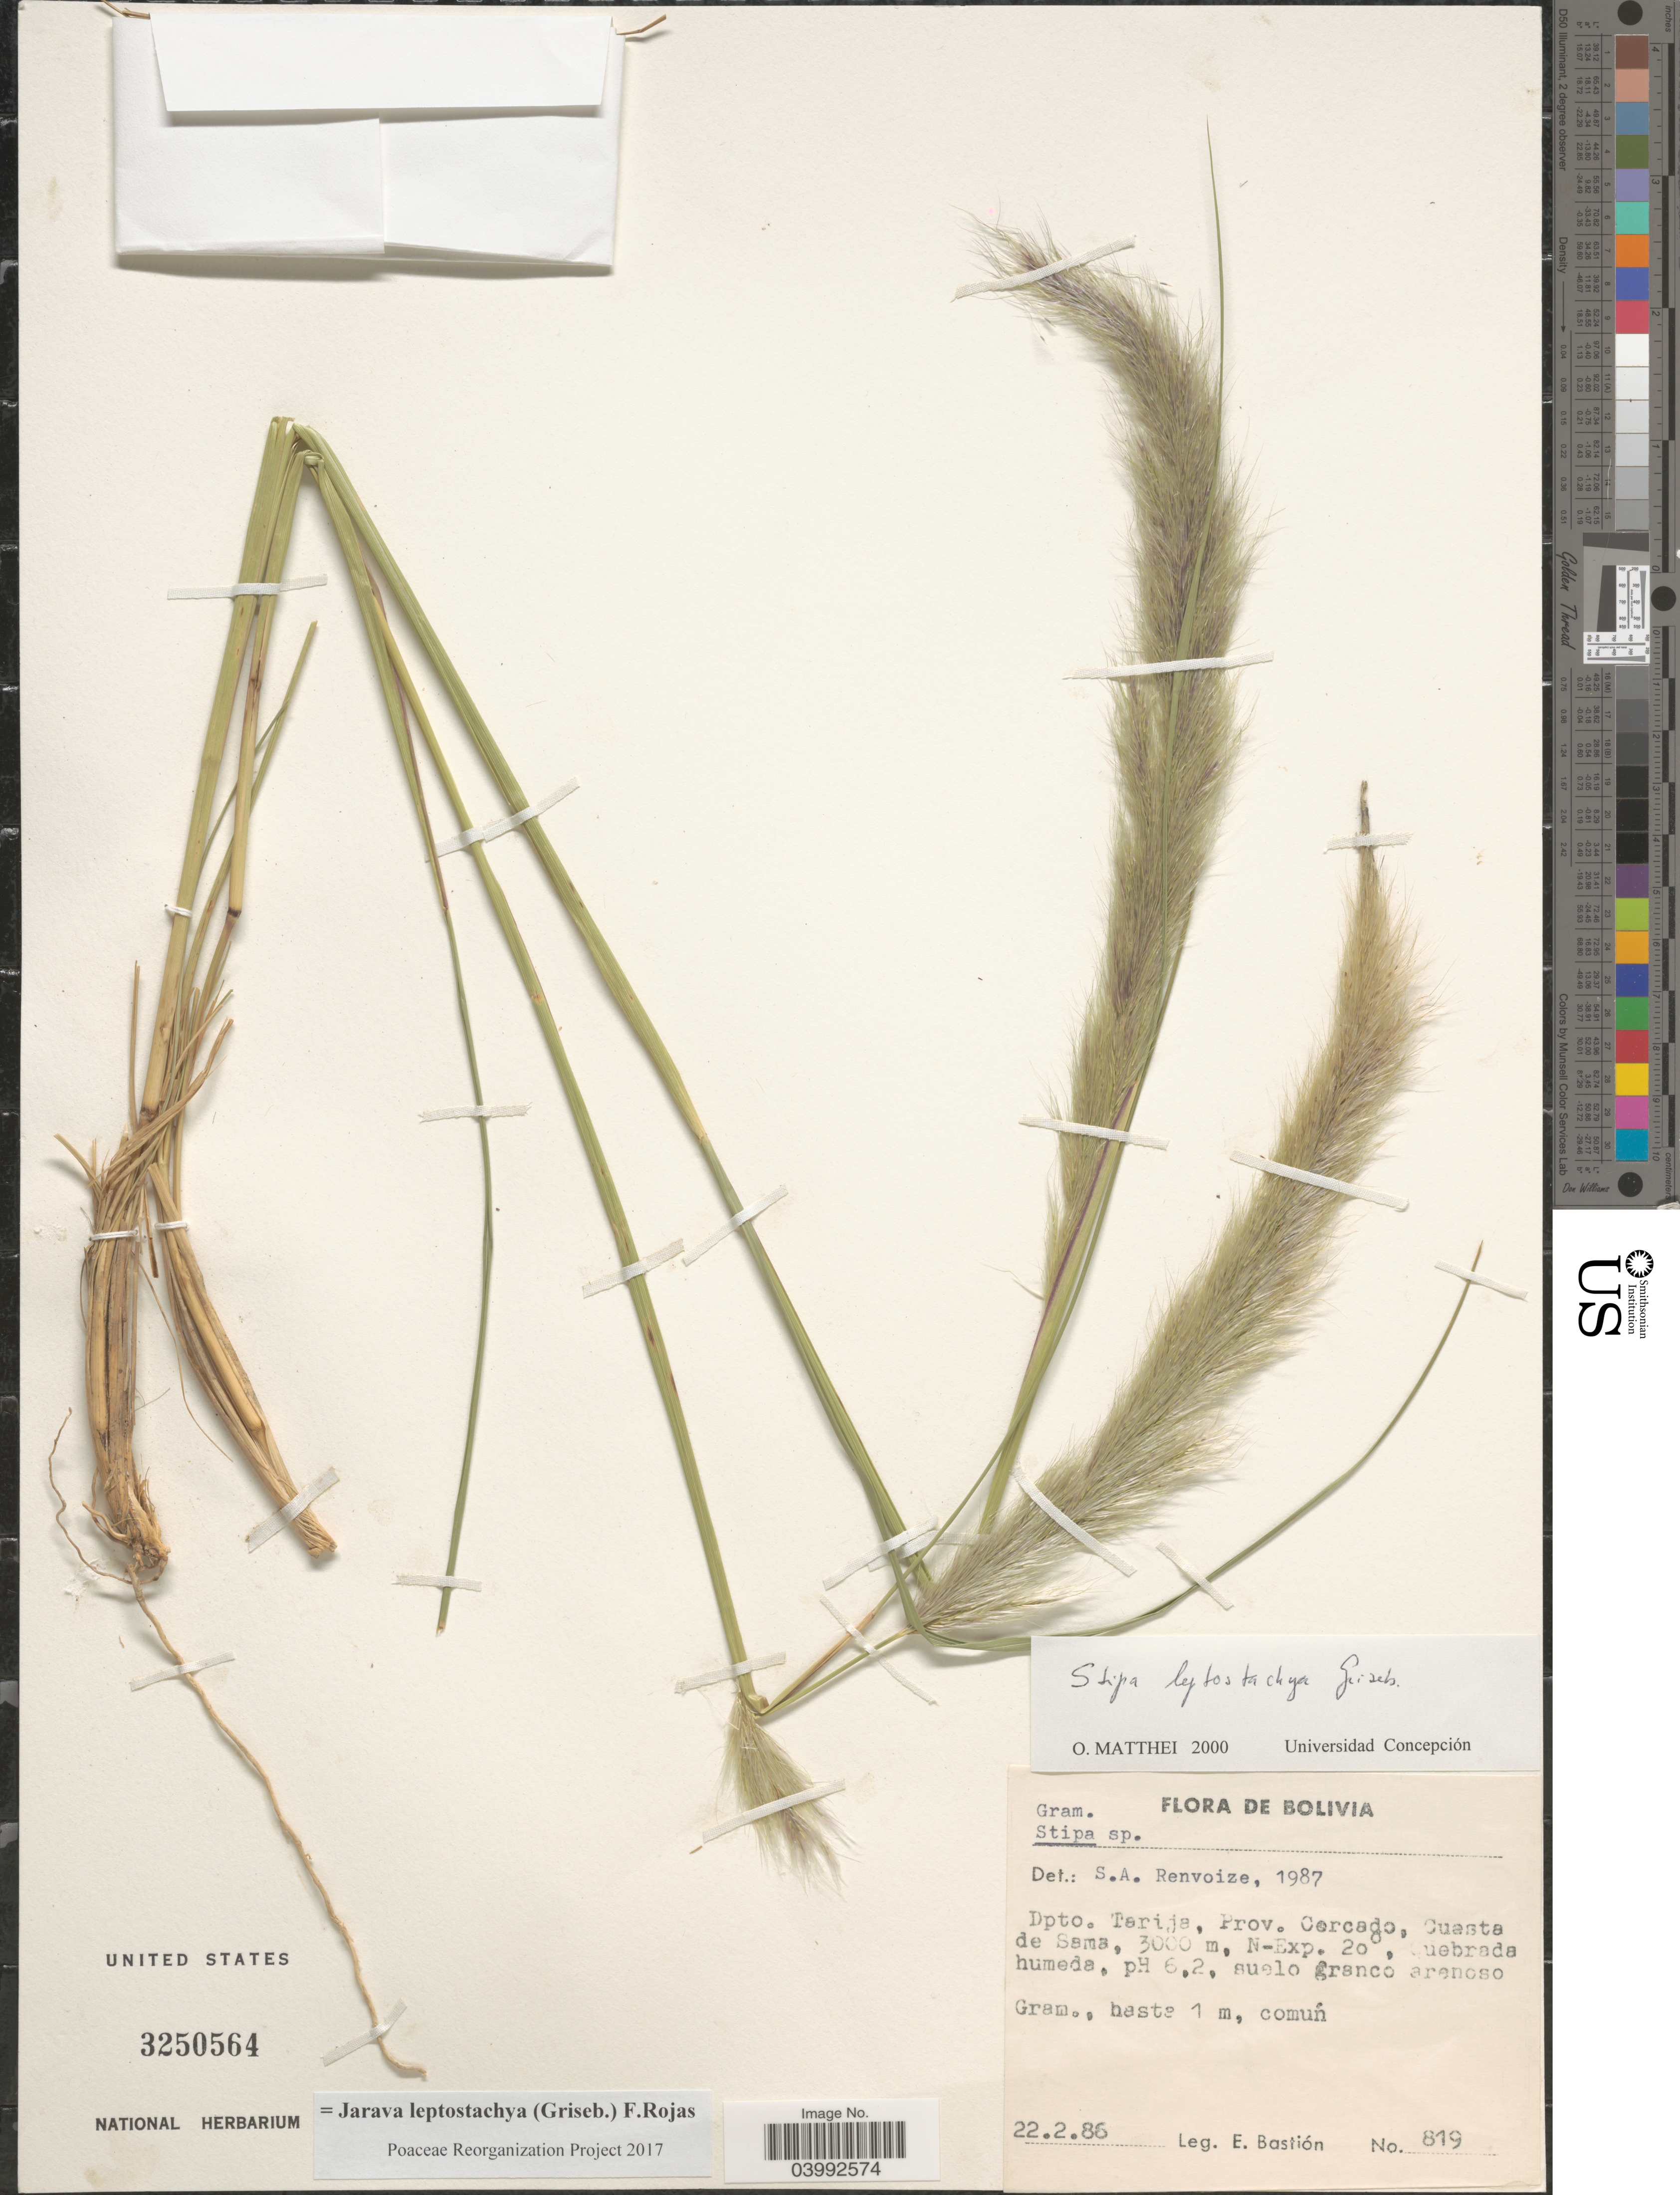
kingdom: Plantae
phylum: Tracheophyta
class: Liliopsida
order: Poales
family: Poaceae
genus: Jarava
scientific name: Jarava leptostachya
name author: (Griseb.) F. Rojas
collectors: E. Bastion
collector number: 819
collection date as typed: Transcribed d/m/y: 22/2/86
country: Bolivia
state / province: Tarija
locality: Dpto. Tarija, Prov. Cercado, Cuasta de Sama. N-Exp. 20°.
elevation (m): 3000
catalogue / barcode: US 3250564